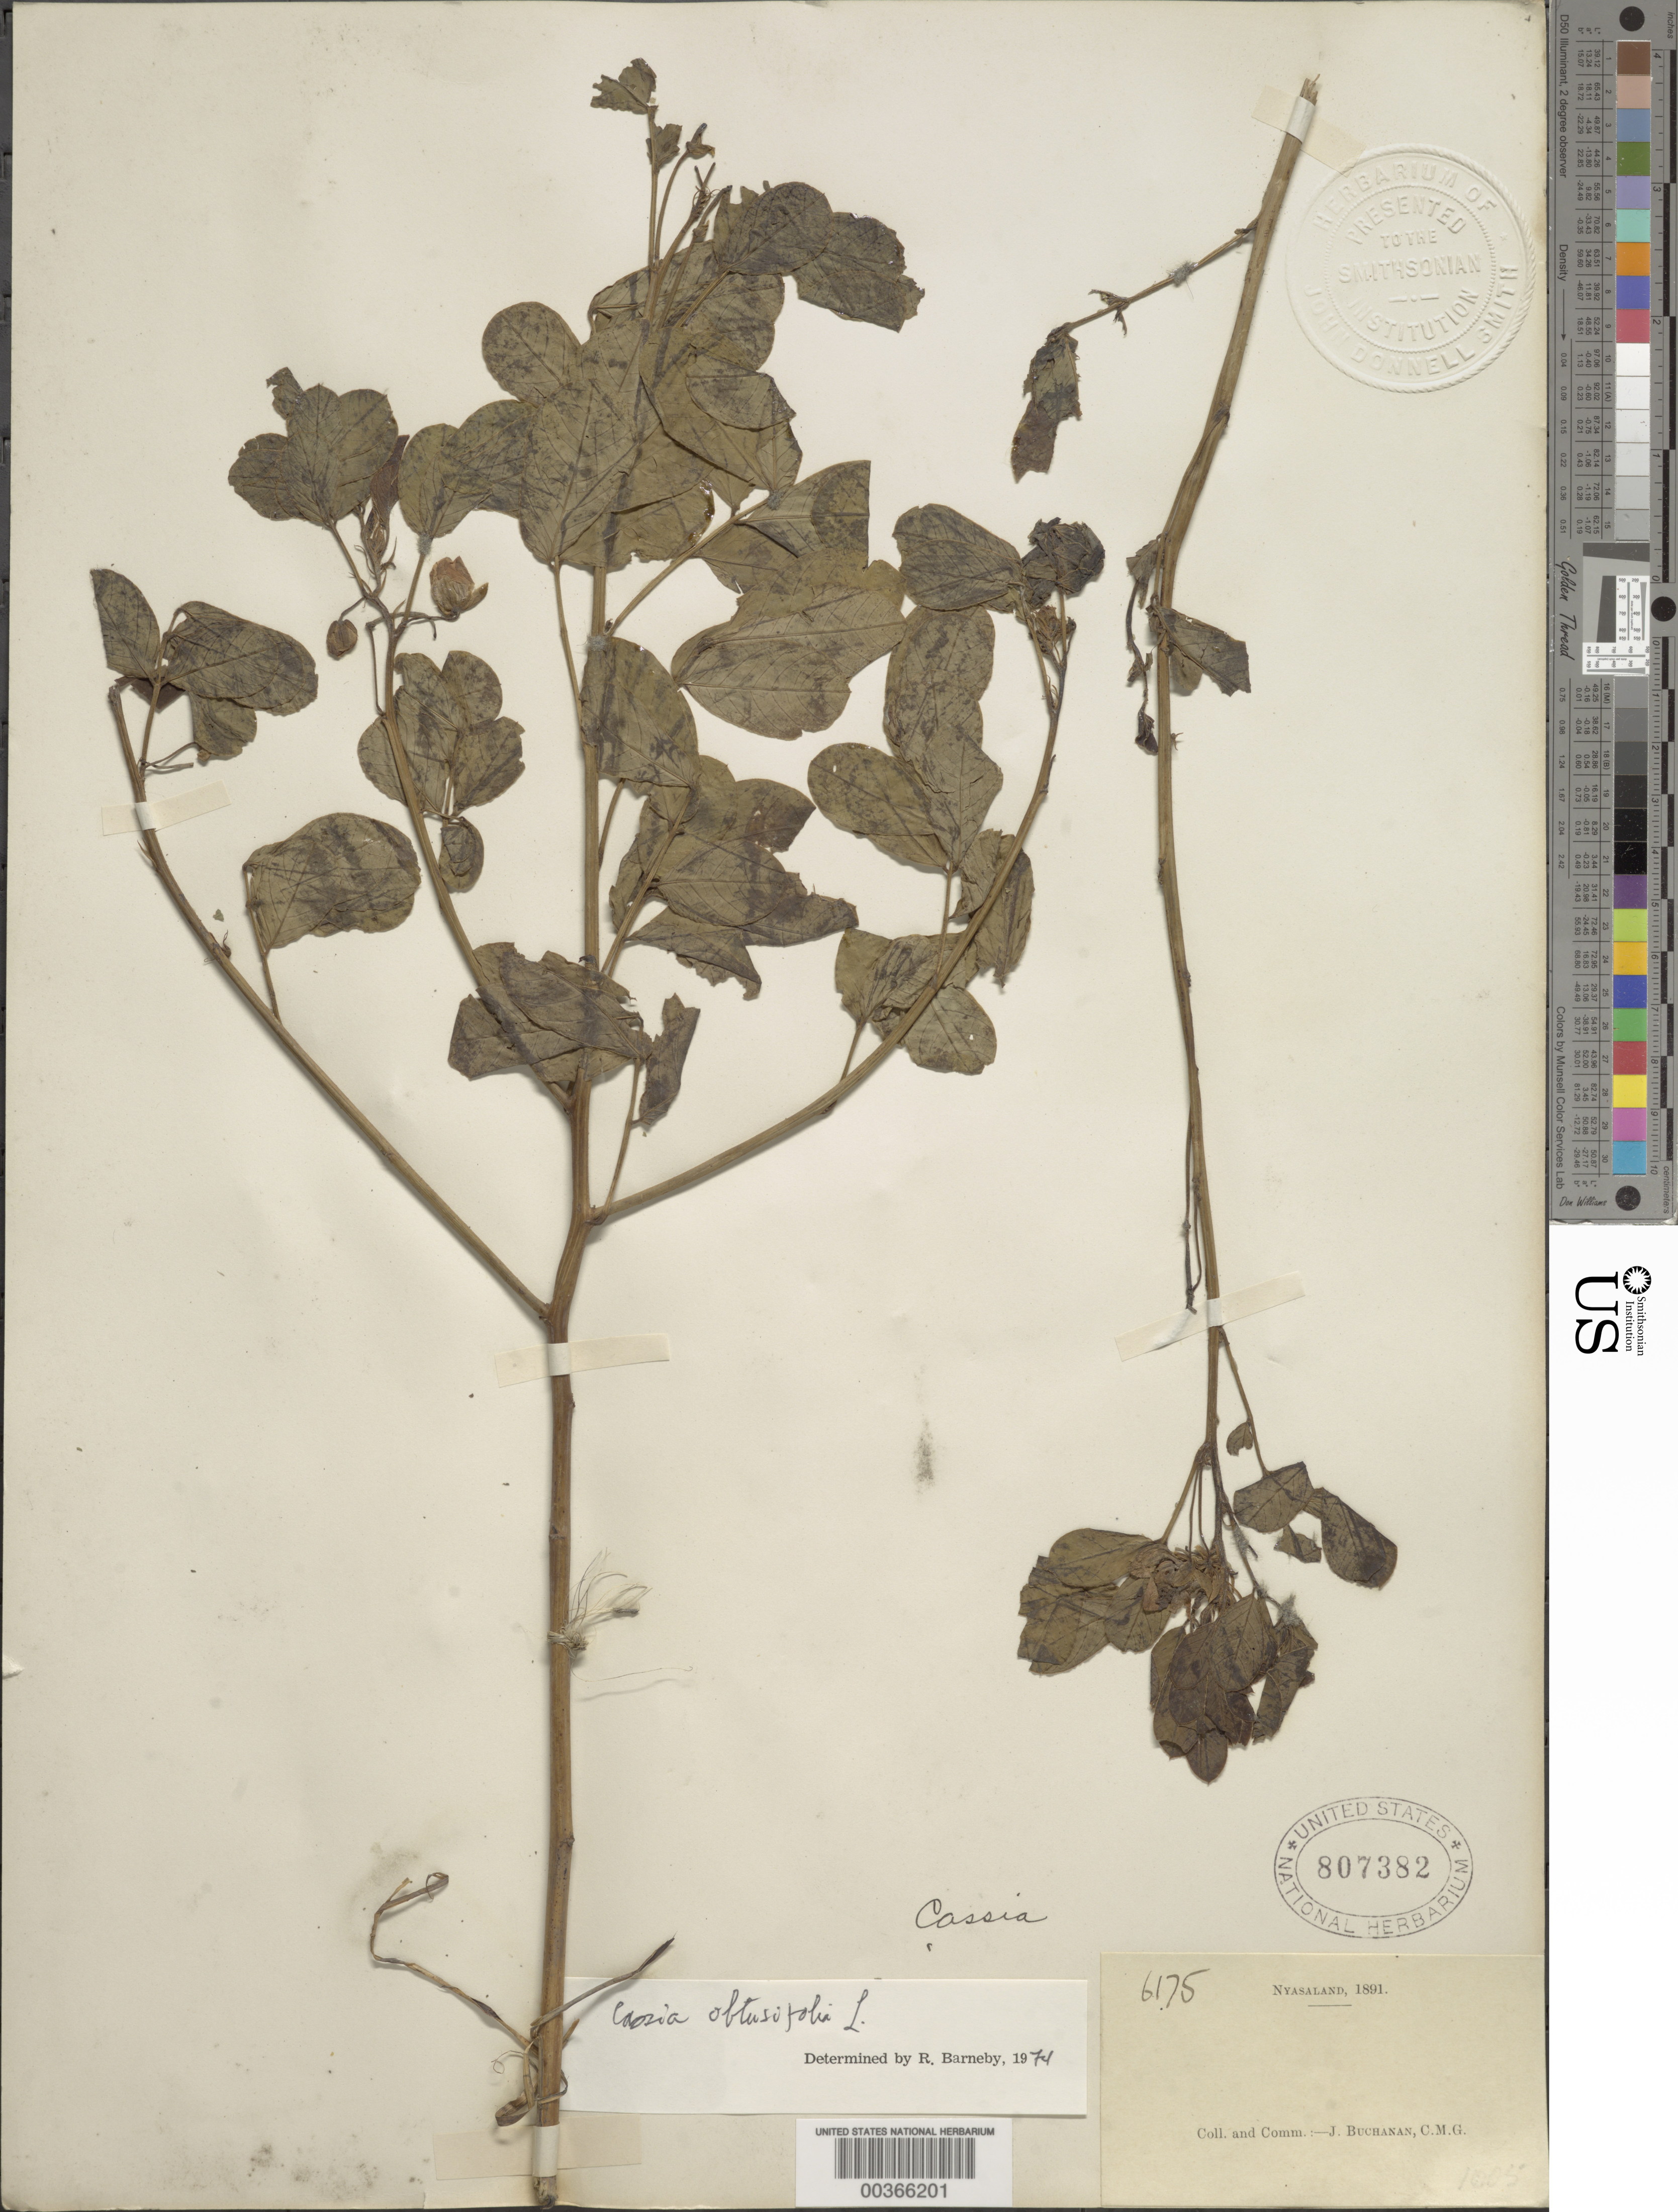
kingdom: Plantae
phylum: Tracheophyta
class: Magnoliopsida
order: Fabales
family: Fabaceae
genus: Senna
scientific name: Senna obtusifolia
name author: (L.) H.S. Irwin & Barneby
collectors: J. Buchanan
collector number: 6175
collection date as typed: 1891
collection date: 1891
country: Malawi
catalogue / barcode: US 807382